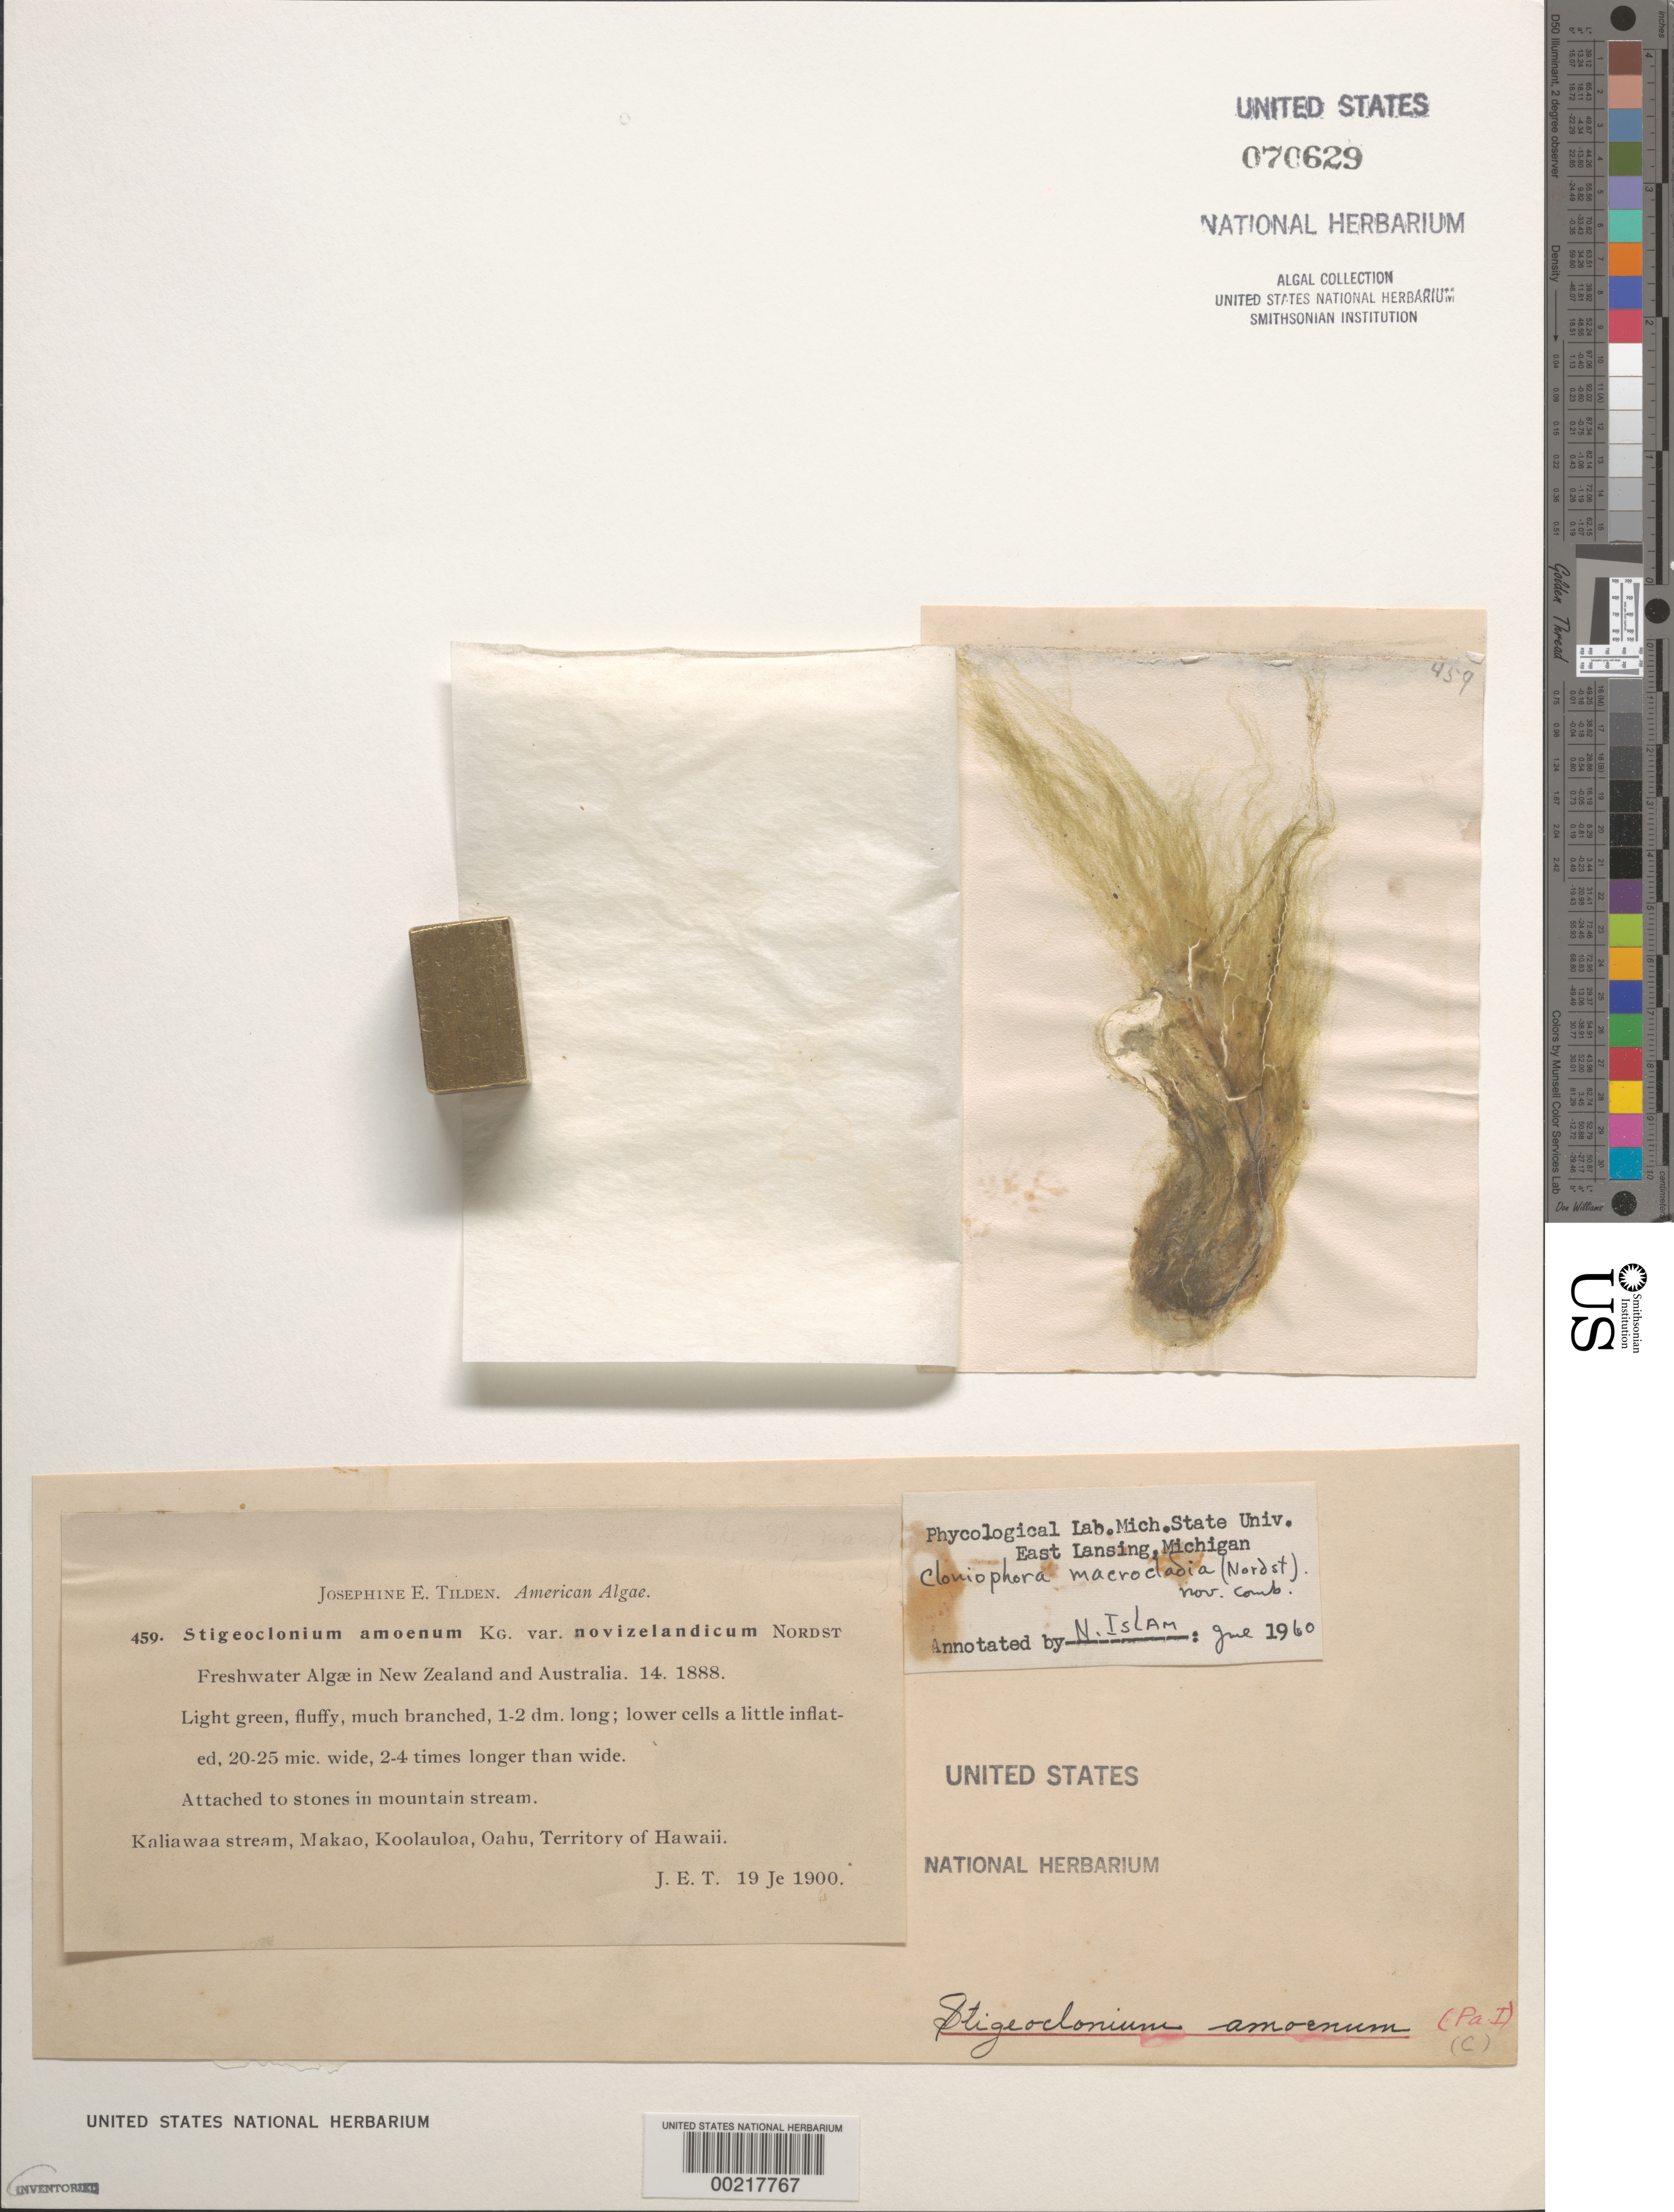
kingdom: Plantae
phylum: Chlorophyta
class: Ulvophyceae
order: Ulvales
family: Cloniophoraceae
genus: Cloniophora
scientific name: Cloniophora macrocladia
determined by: Islam, N.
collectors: J. E. Tilden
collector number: JET 459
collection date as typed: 19 Jun 1900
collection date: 1900-06-19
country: United States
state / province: Hawaii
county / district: Honolulu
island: Oahu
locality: Koolauloa, Makao, Kaliawaa Stream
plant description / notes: Tilden, American Algae, as Stigeoclonium amoenum v. novizelandicum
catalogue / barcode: US 70629